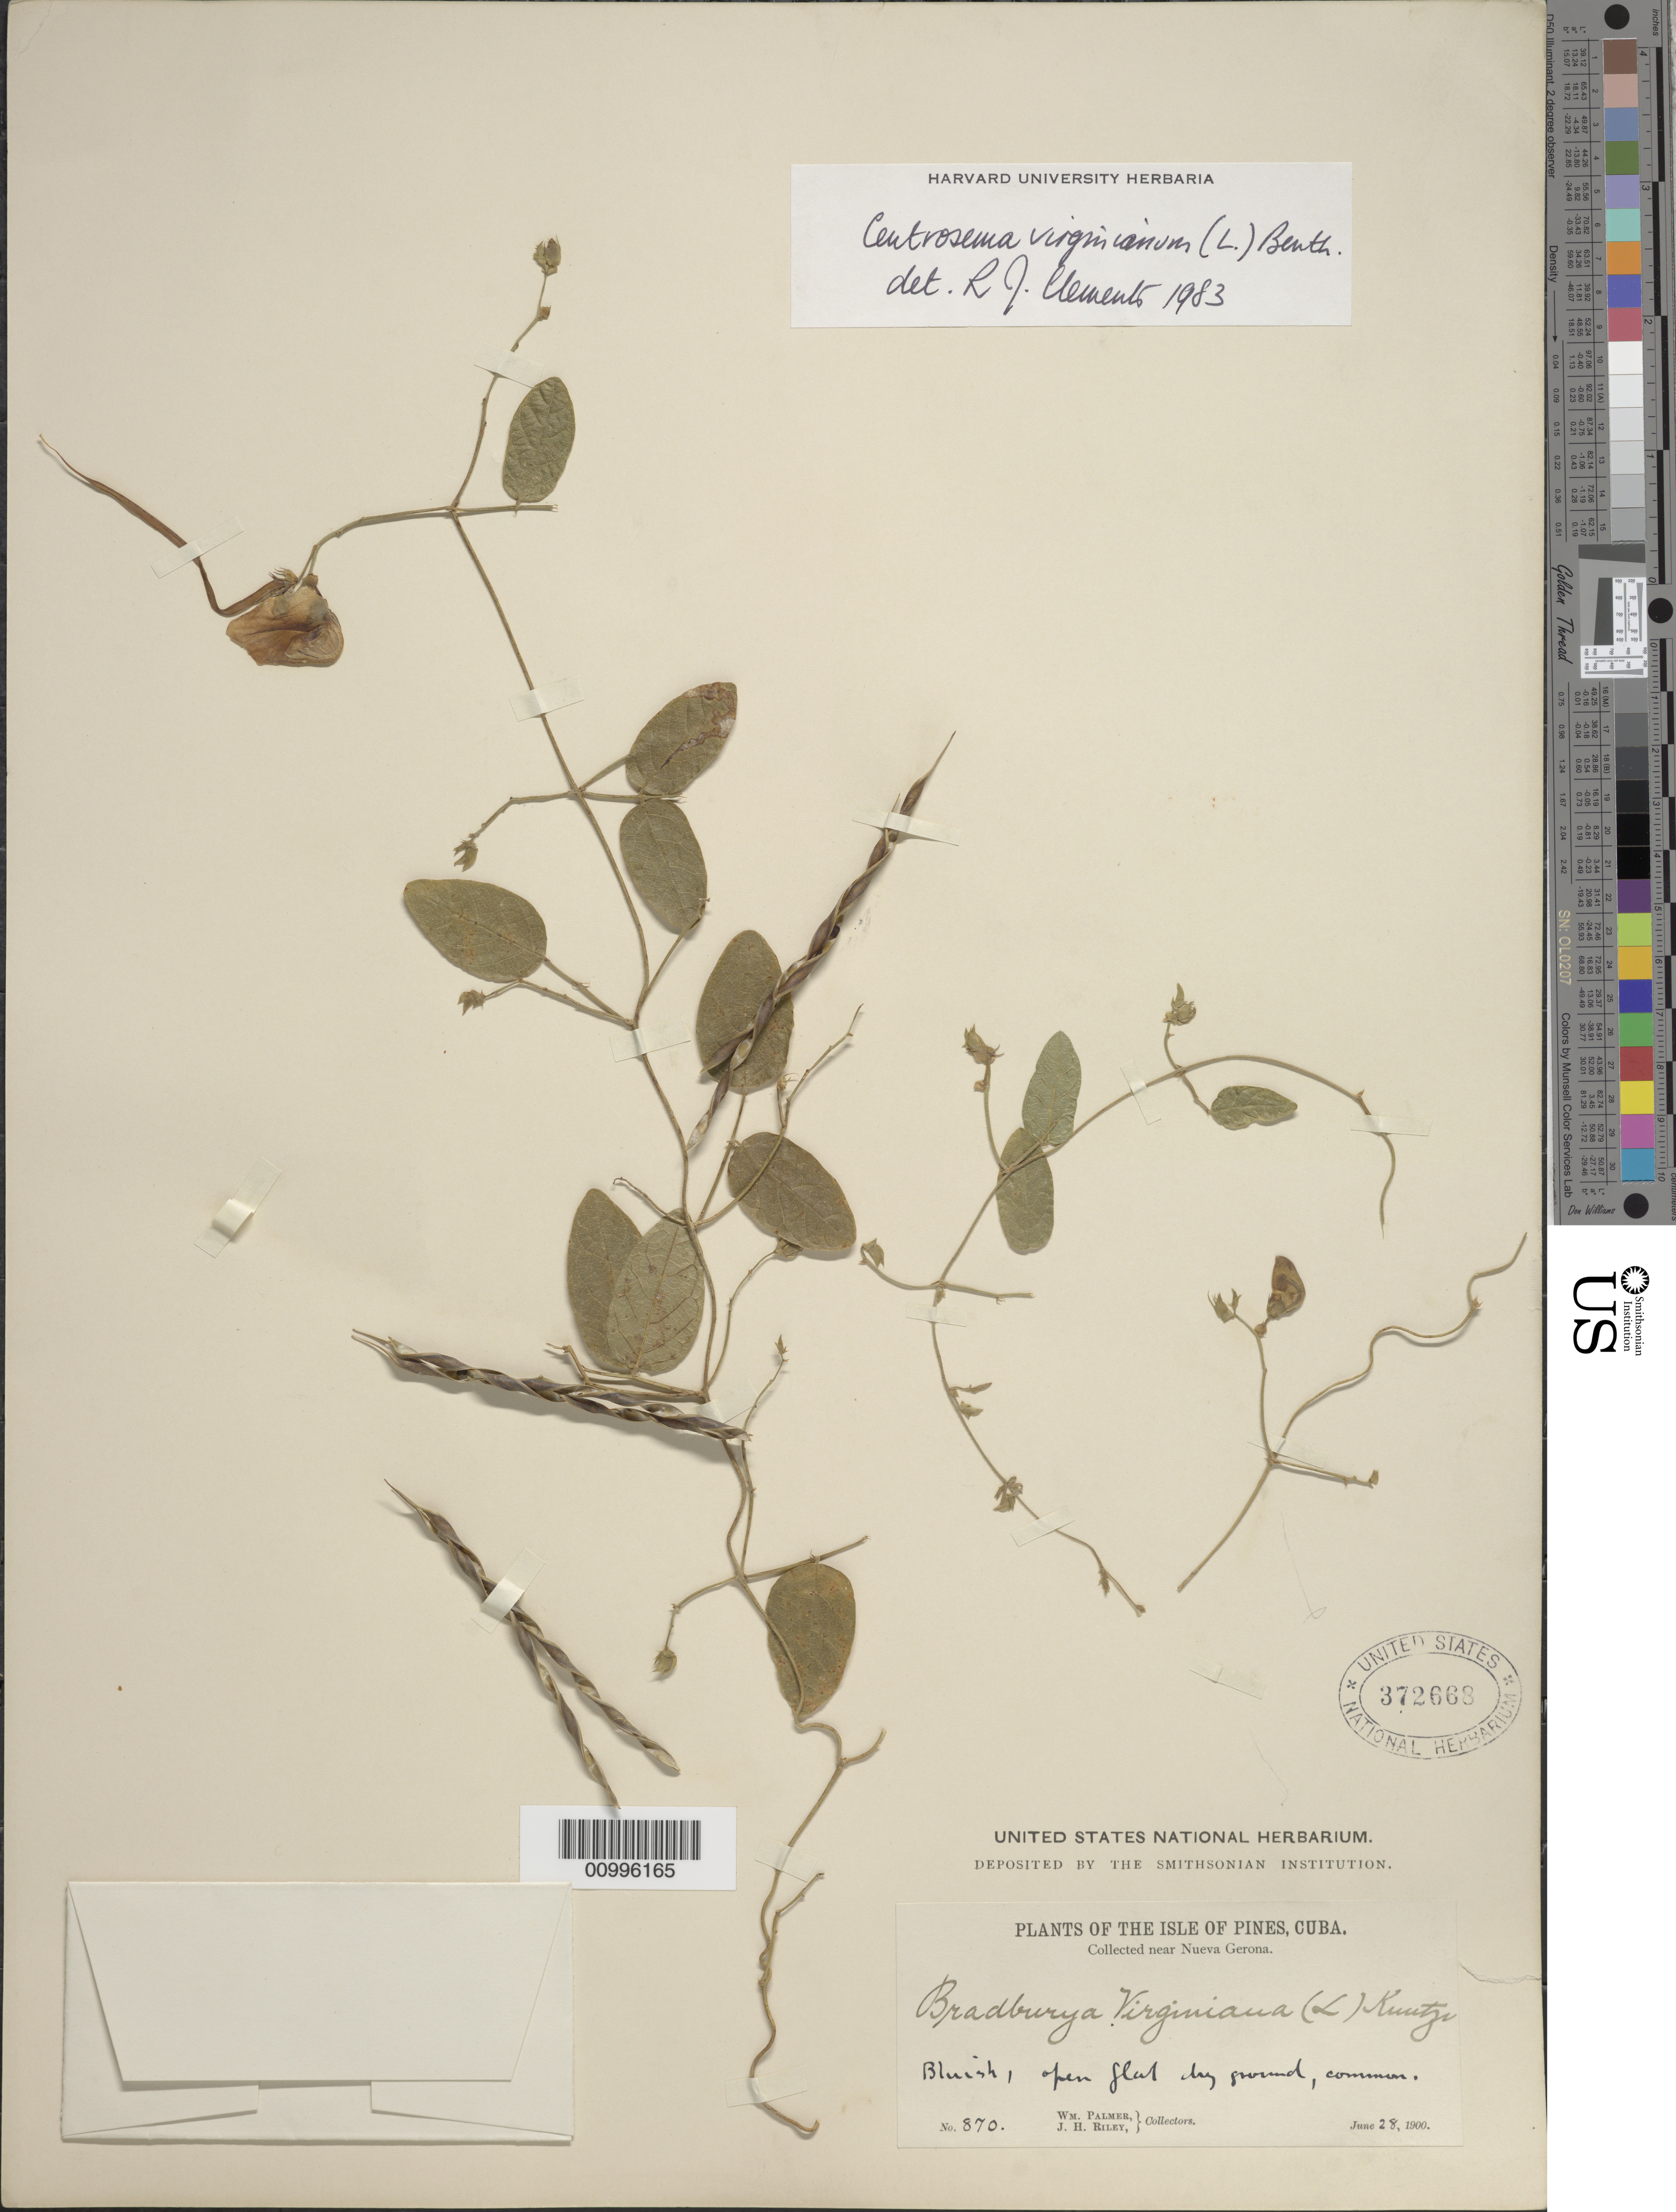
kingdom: Plantae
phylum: Tracheophyta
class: Magnoliopsida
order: Fabales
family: Fabaceae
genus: Centrosema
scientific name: Centrosema virginianum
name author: (L.) Benth.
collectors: W. Palmer & J. H. Riley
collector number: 870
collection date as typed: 28 Jun 1900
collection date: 1900-06-28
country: Cuba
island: Isla de la Juventud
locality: Isle of Pines, Collected near Nueva Gerona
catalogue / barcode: US 372668